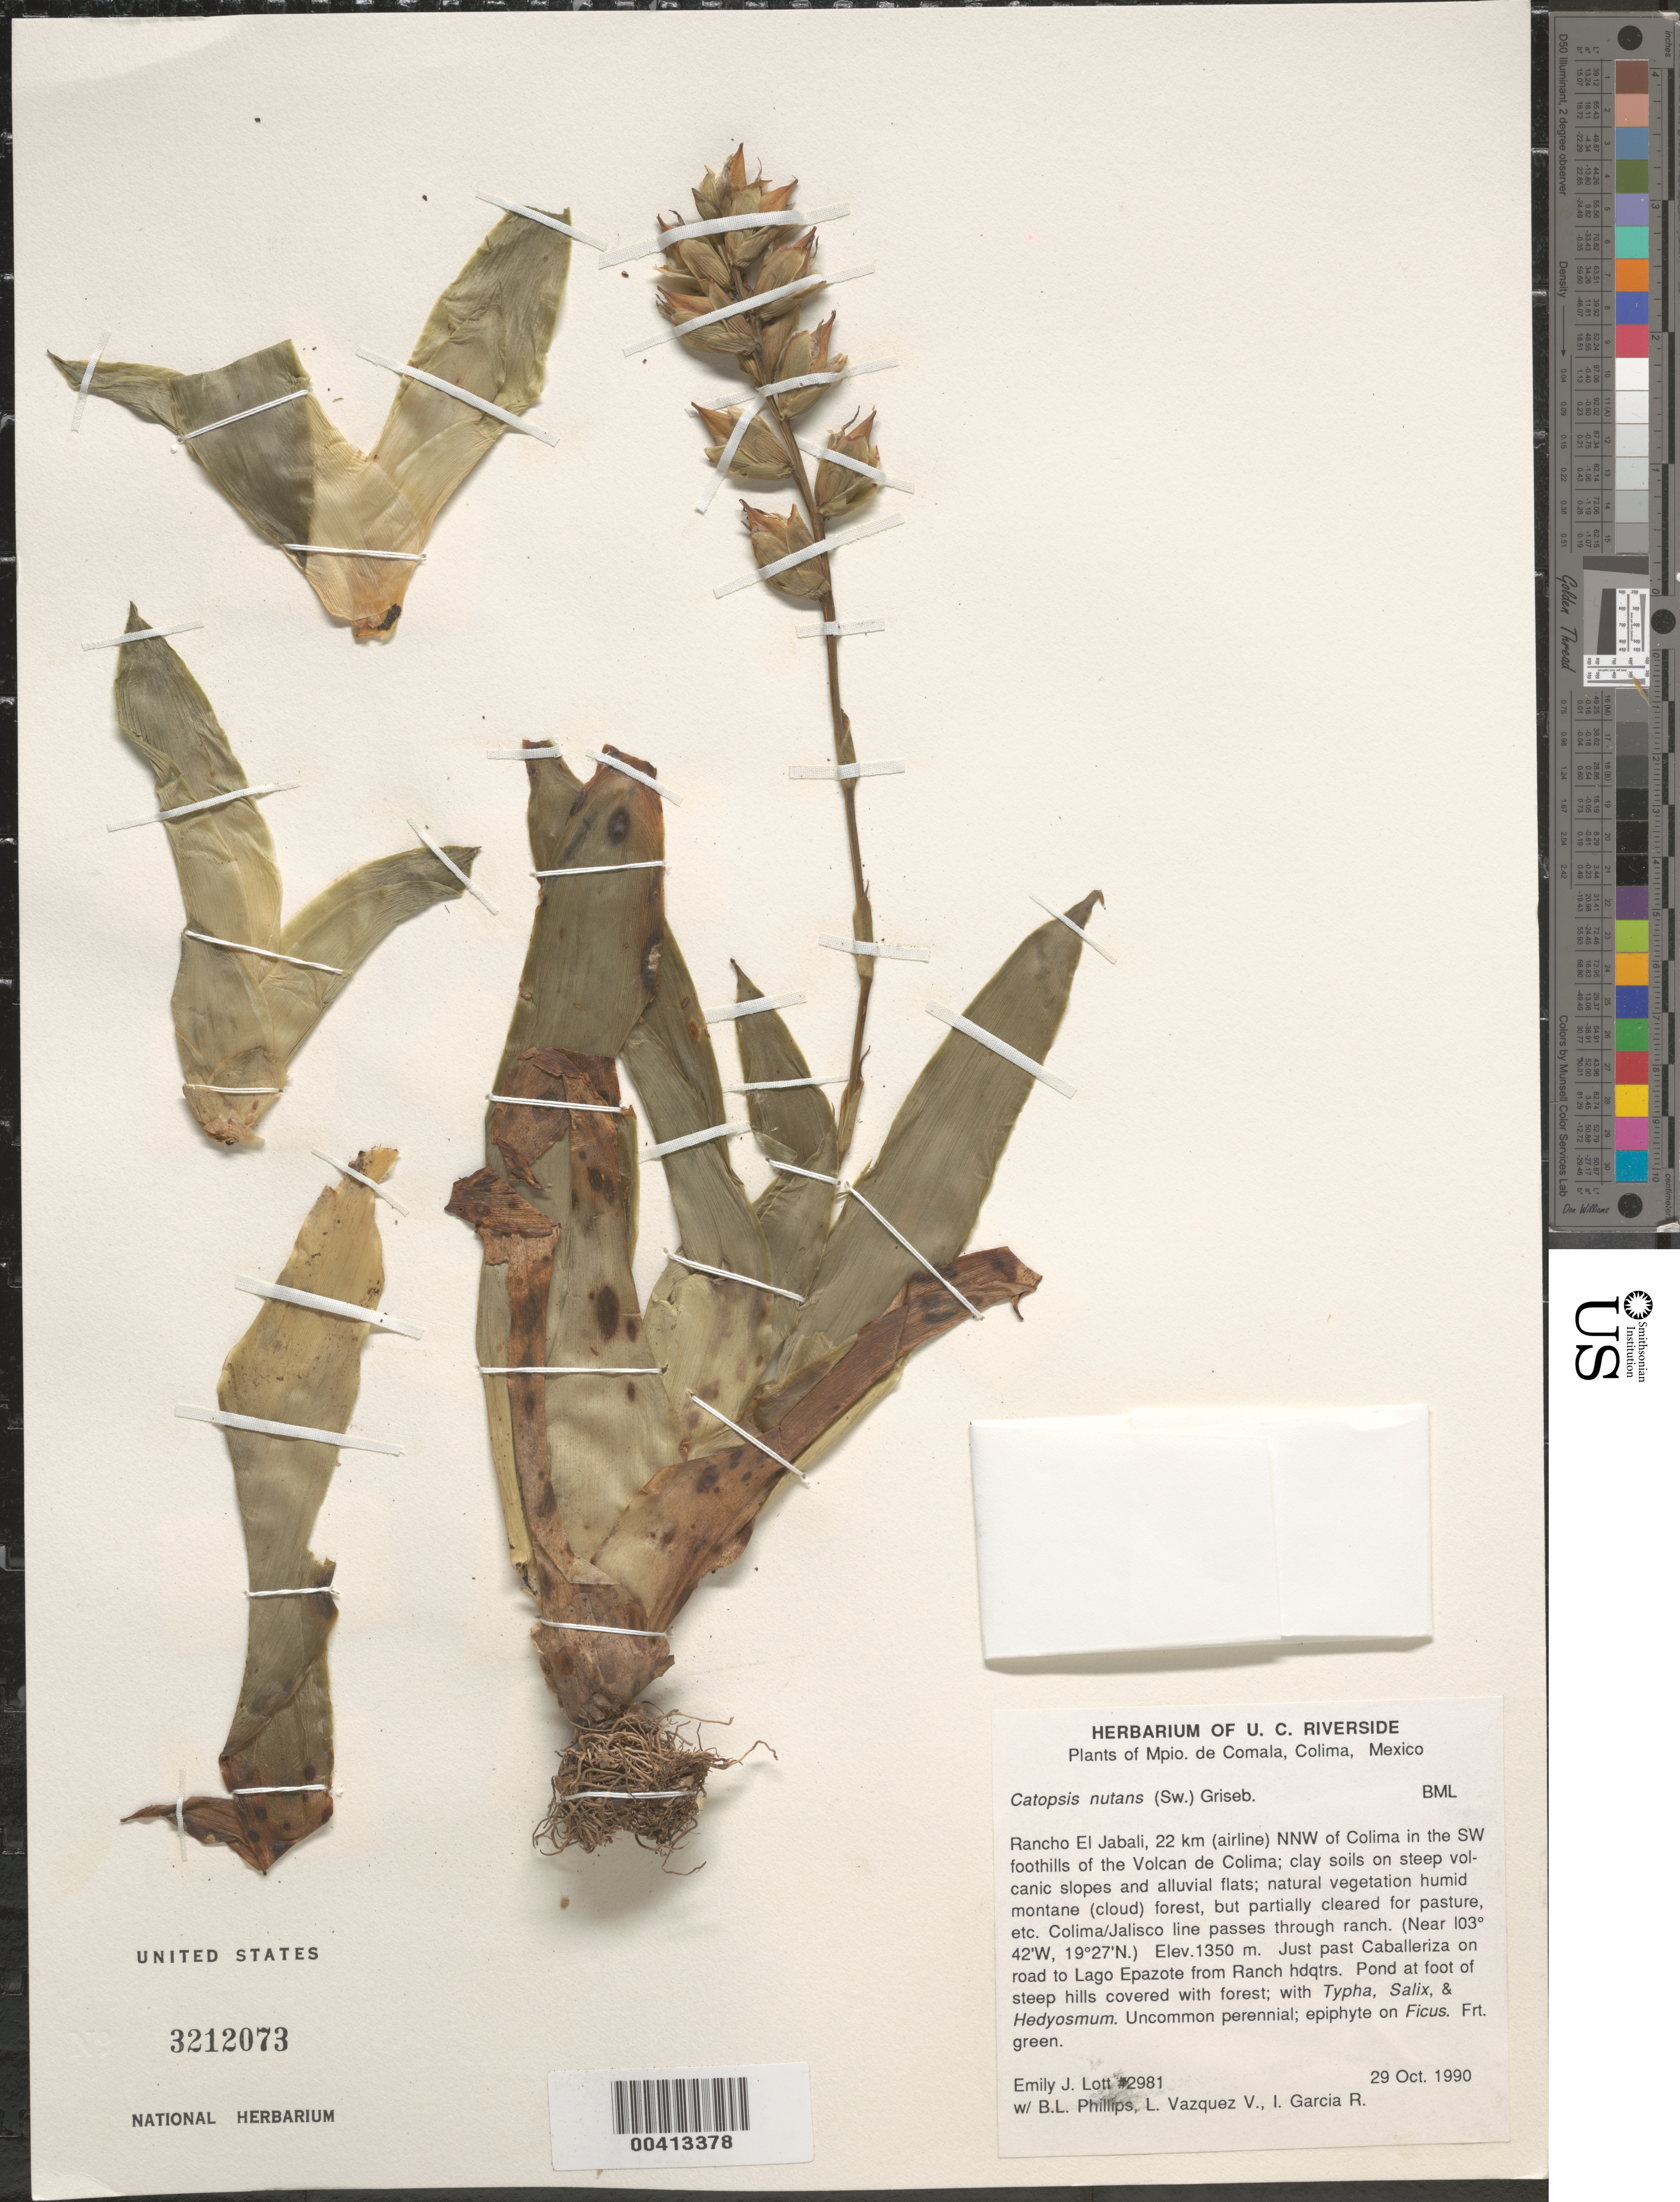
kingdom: Plantae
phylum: Tracheophyta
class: Liliopsida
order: Poales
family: Bromeliaceae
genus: Catopsis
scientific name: Catopsis nutans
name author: (Sw.) Griseb.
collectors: E. Lott, B. L. Phillips, L. Vasquez V. & I. García R.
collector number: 2981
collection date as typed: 29 Oct 1990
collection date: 1990-10-29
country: Mexico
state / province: Colima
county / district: Comala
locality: Rancho El Jabali, 22 km NNW of Colima in the SW foothills of Volcan de Colima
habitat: Cloud forest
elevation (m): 1350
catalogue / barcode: US 3212073